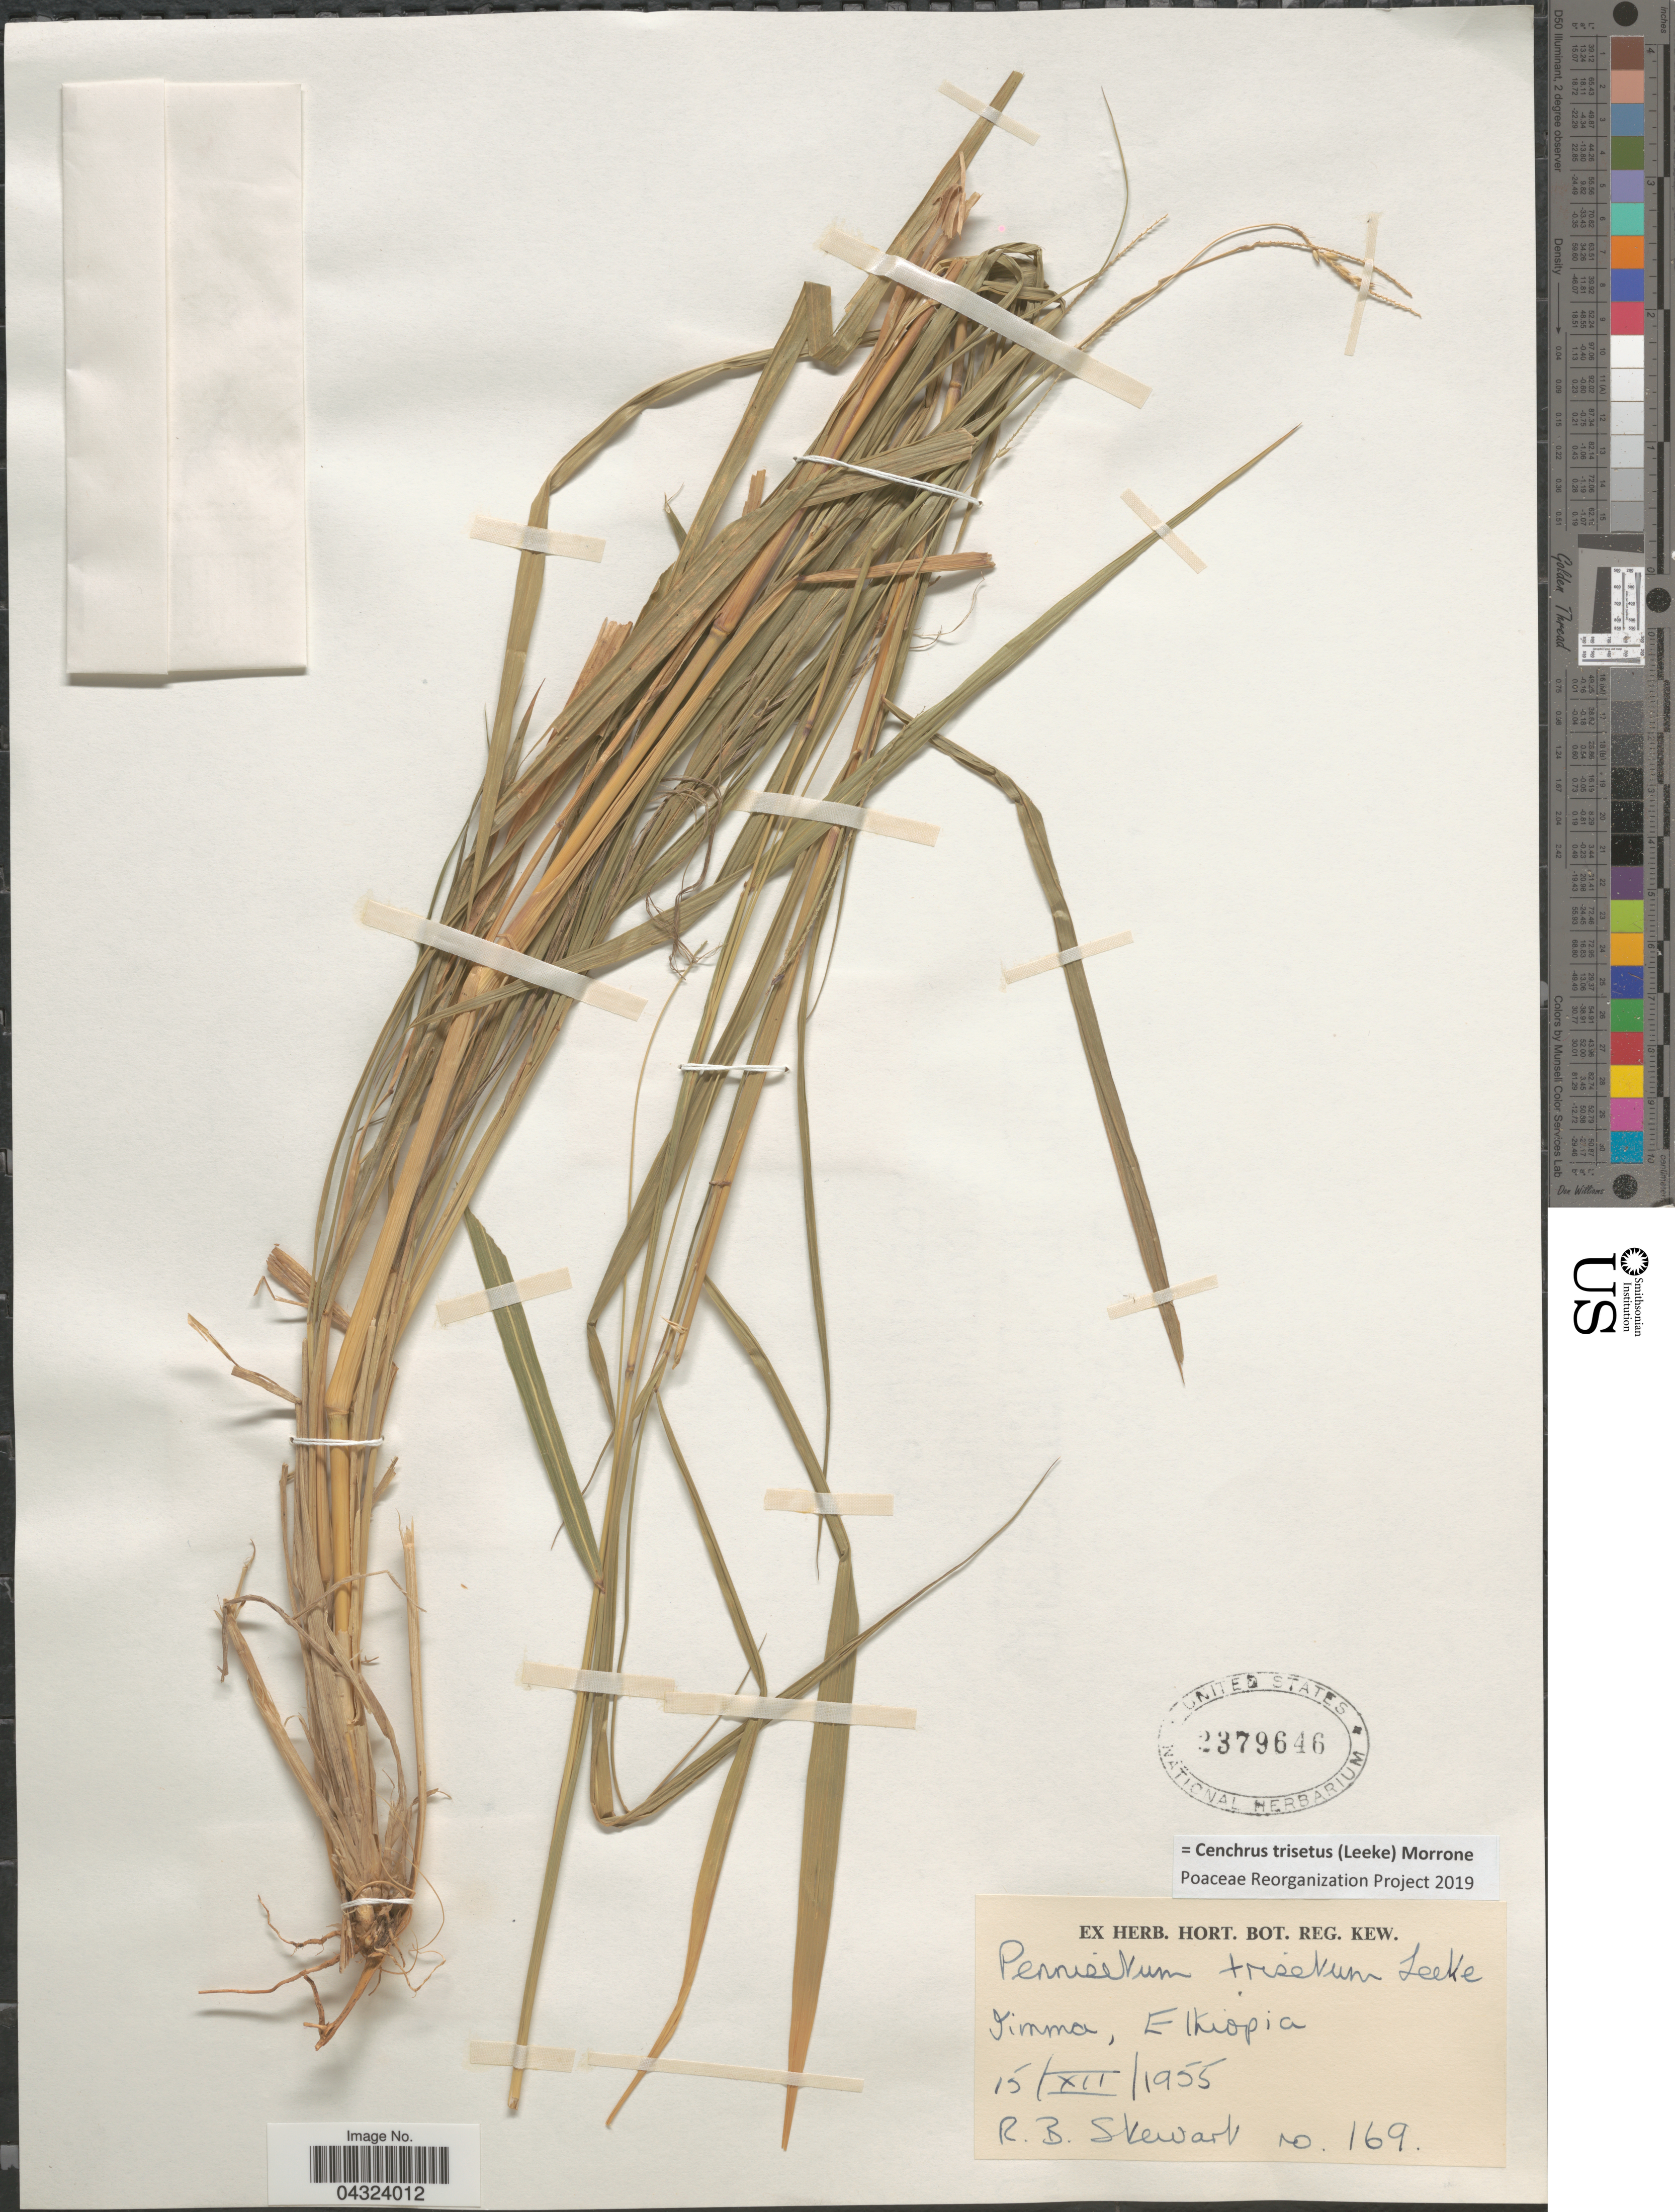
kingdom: Plantae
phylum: Tracheophyta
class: Liliopsida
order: Poales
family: Poaceae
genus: Cenchrus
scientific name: Cenchrus trisetus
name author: (Leeke) Morrone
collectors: R. Stewart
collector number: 169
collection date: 1955-12-15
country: Ethiopia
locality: Jimma.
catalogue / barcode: US 2379646